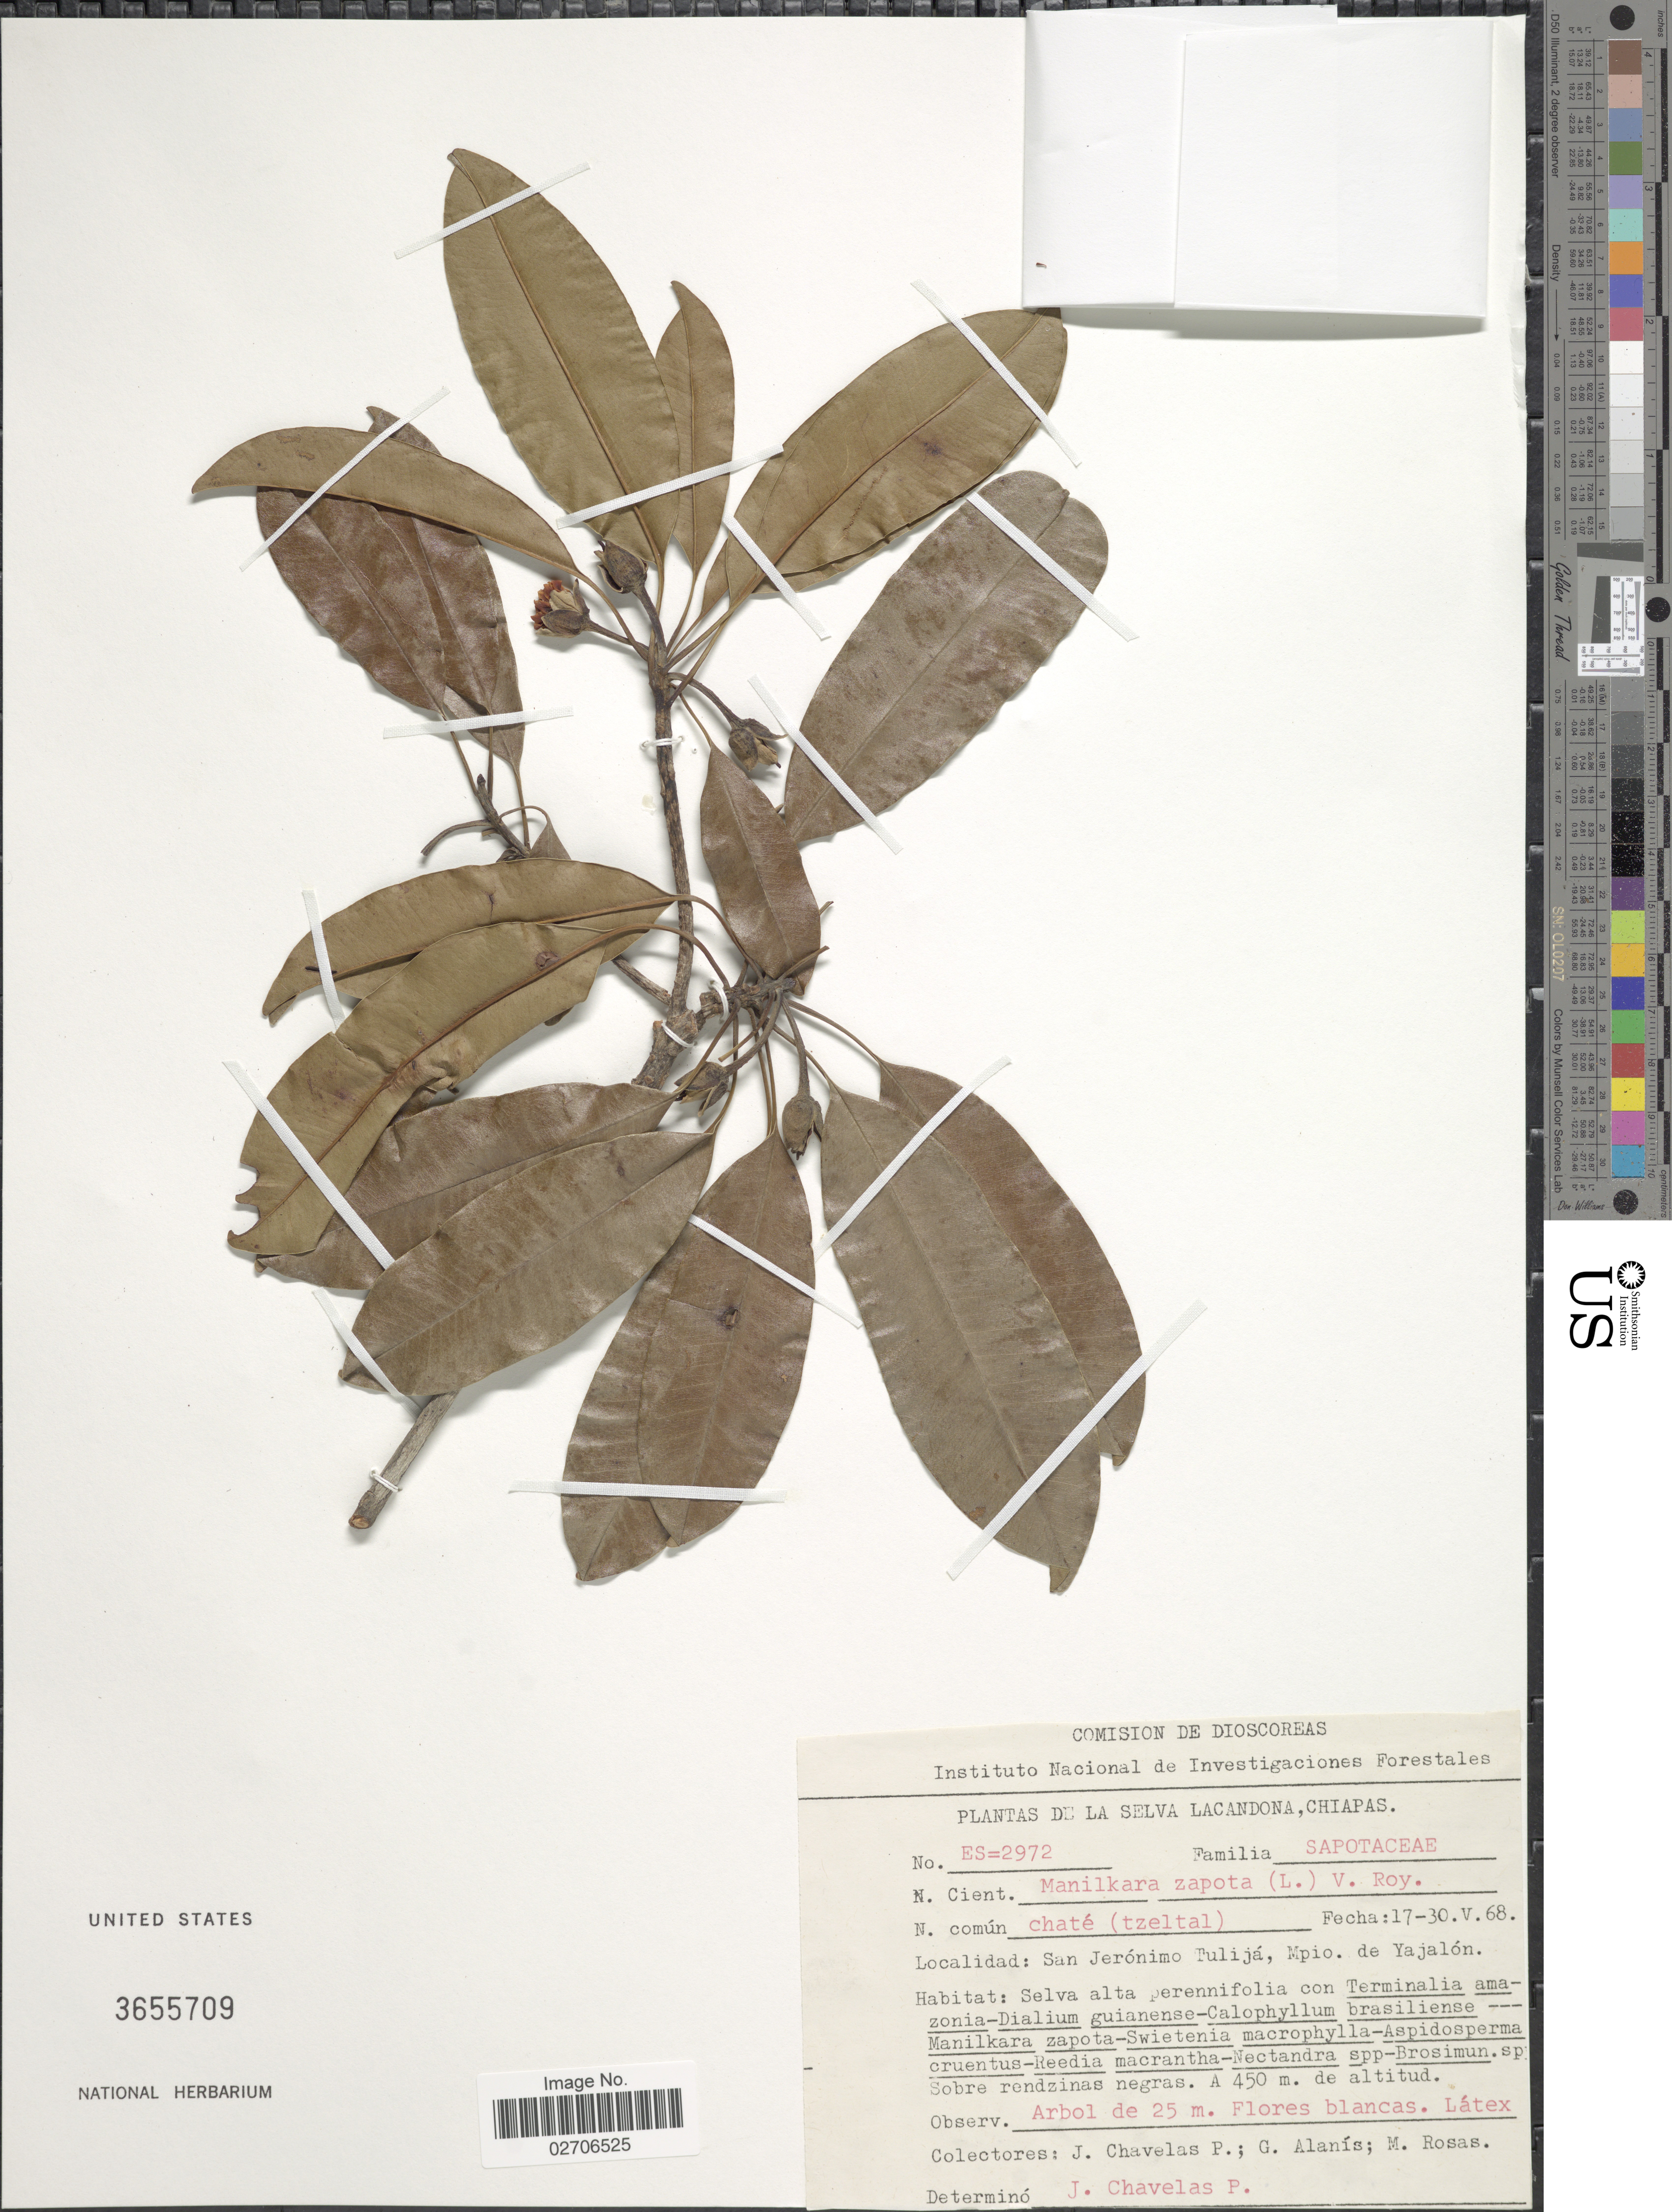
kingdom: Plantae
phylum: Tracheophyta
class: Magnoliopsida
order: Ericales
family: Sapotaceae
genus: Manilkara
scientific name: Manilkara zapota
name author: (L.) P. Royen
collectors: J. Chavelas P., G. Alanis & M. Rosas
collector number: ES=2972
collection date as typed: Transcribed d/m/y: 17/5/68 to 30/5/68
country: Mexico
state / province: Chiapas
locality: De La Selva Lacandona, Chiapas, San Jeronimo Tulija, Mpio. de Yajalon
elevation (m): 450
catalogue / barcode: US 3655709